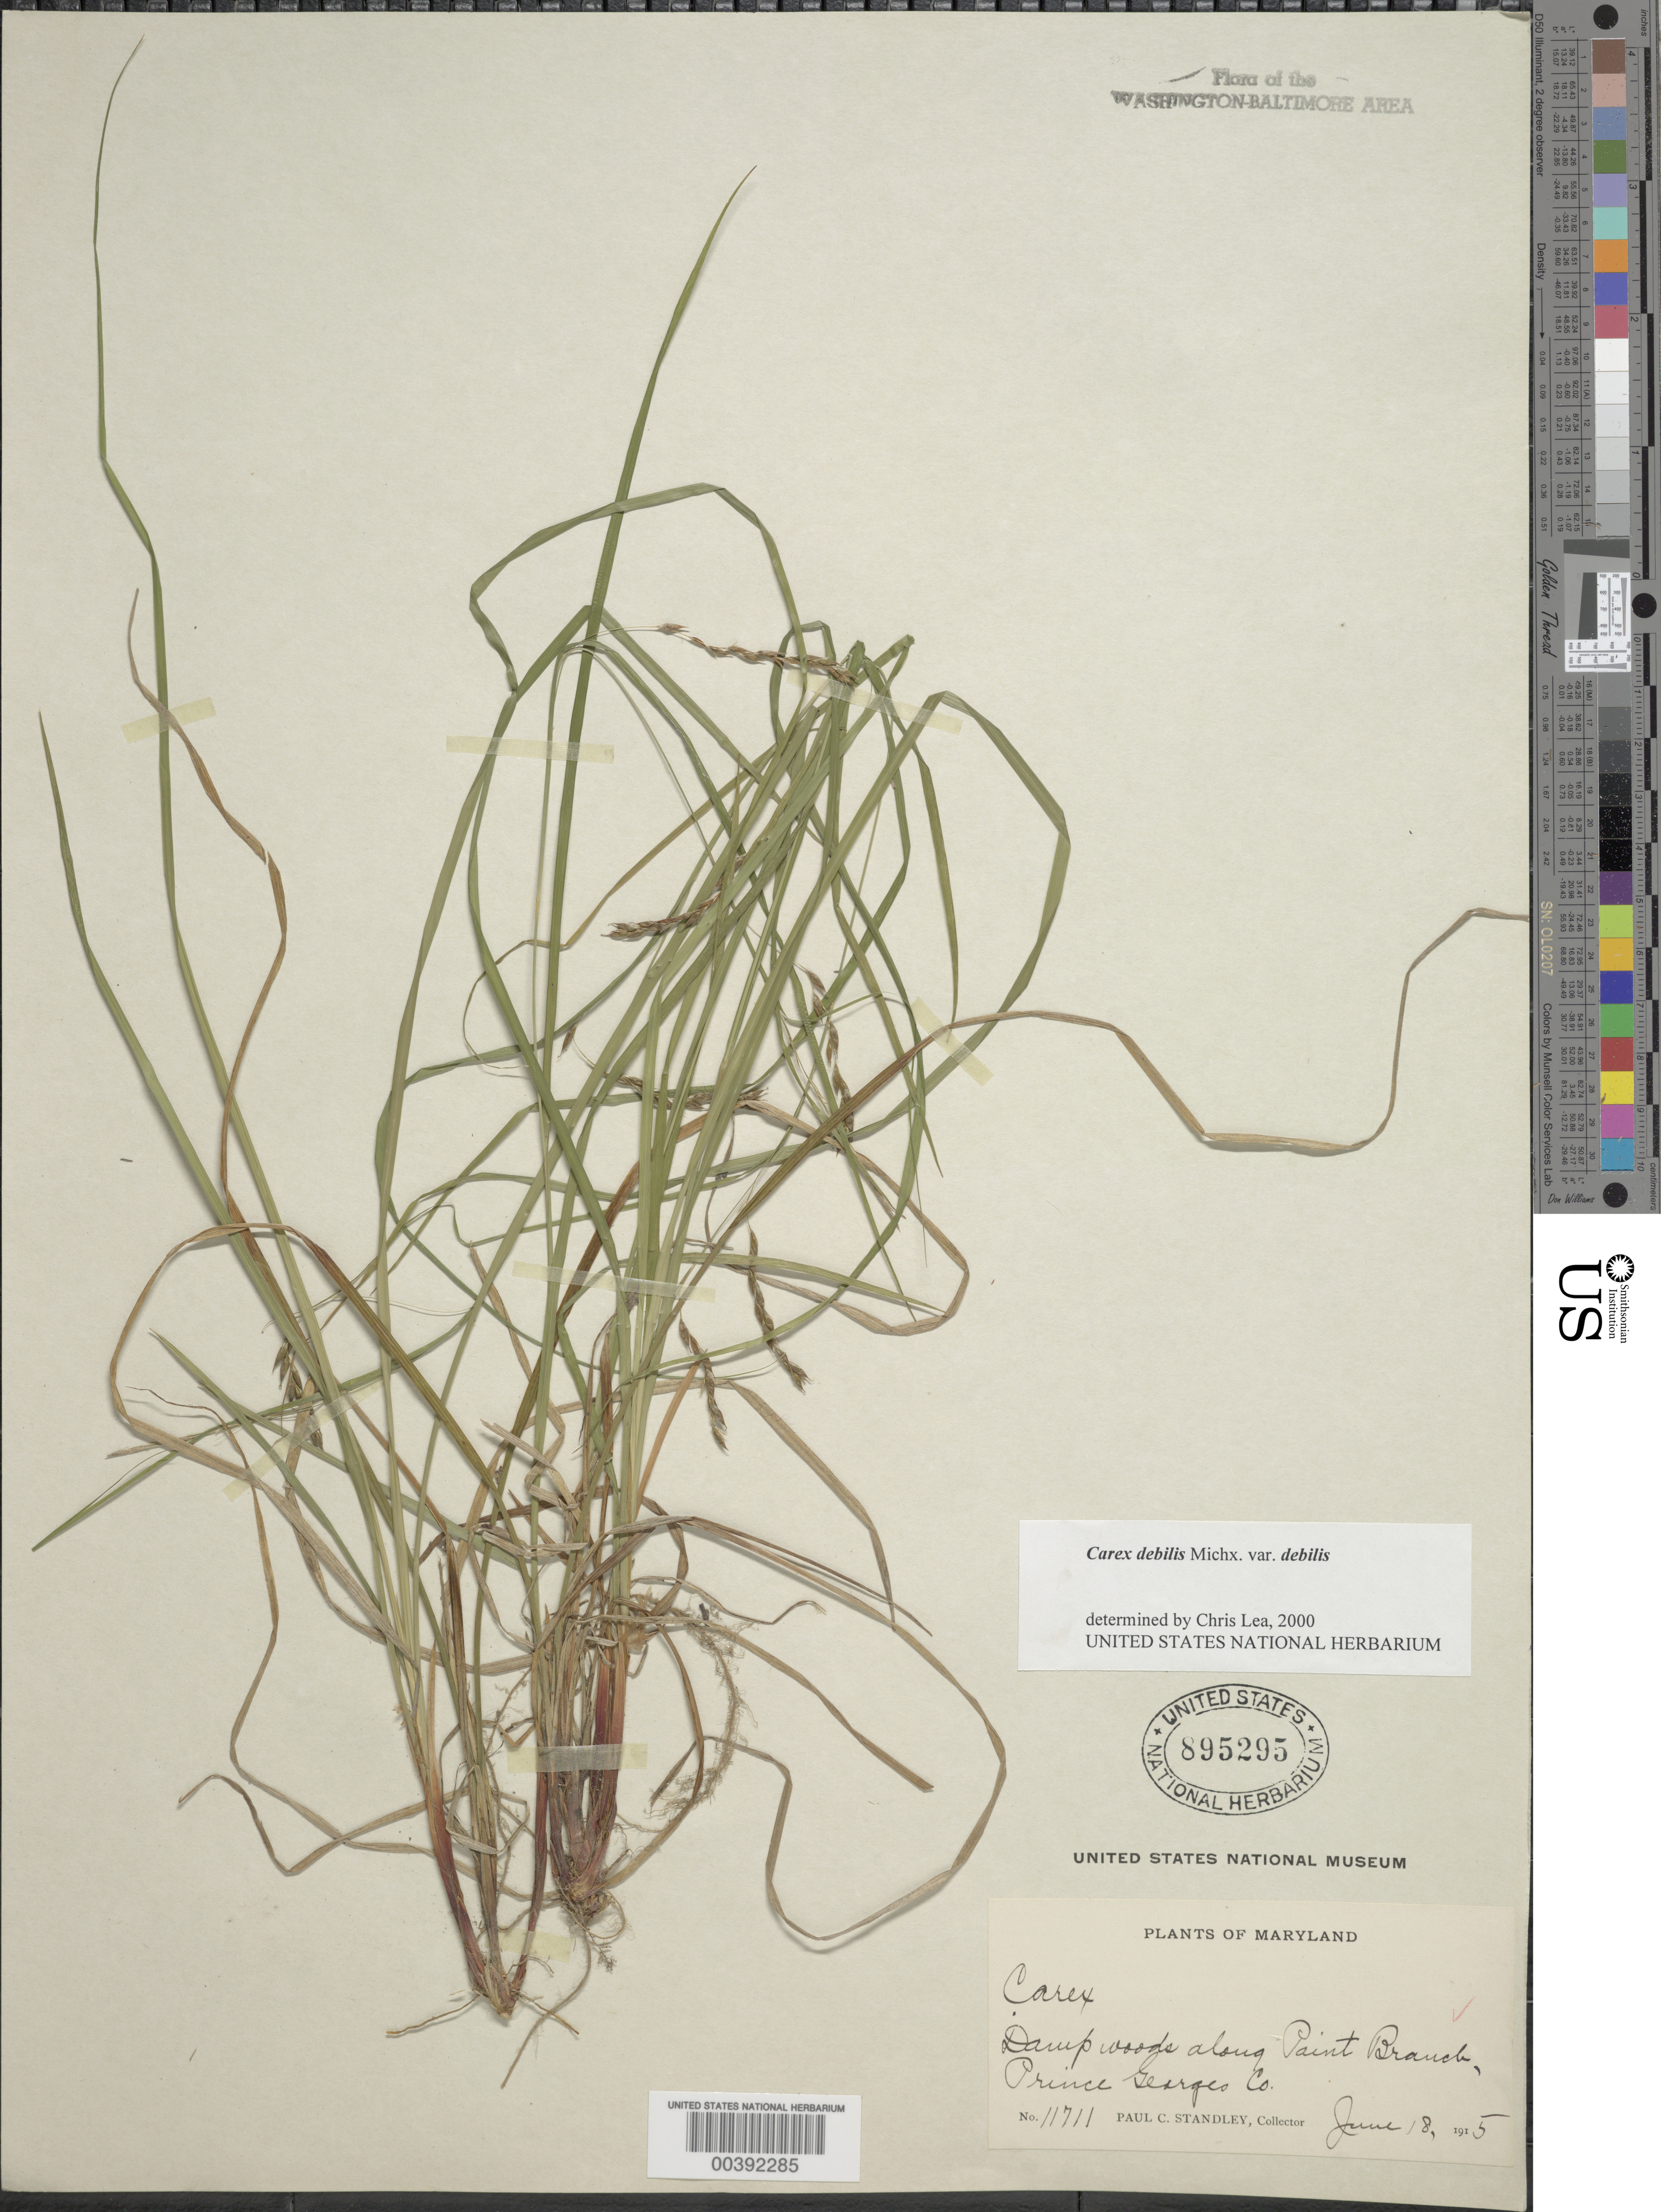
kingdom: Plantae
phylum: Tracheophyta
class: Liliopsida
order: Poales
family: Cyperaceae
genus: Carex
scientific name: Carex debilis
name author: Michx.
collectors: P. C. Standley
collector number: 11711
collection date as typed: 18 Jun 1915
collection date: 1915-06-18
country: United States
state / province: Maryland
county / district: Prince George's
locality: Paint Branch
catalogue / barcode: US 895295